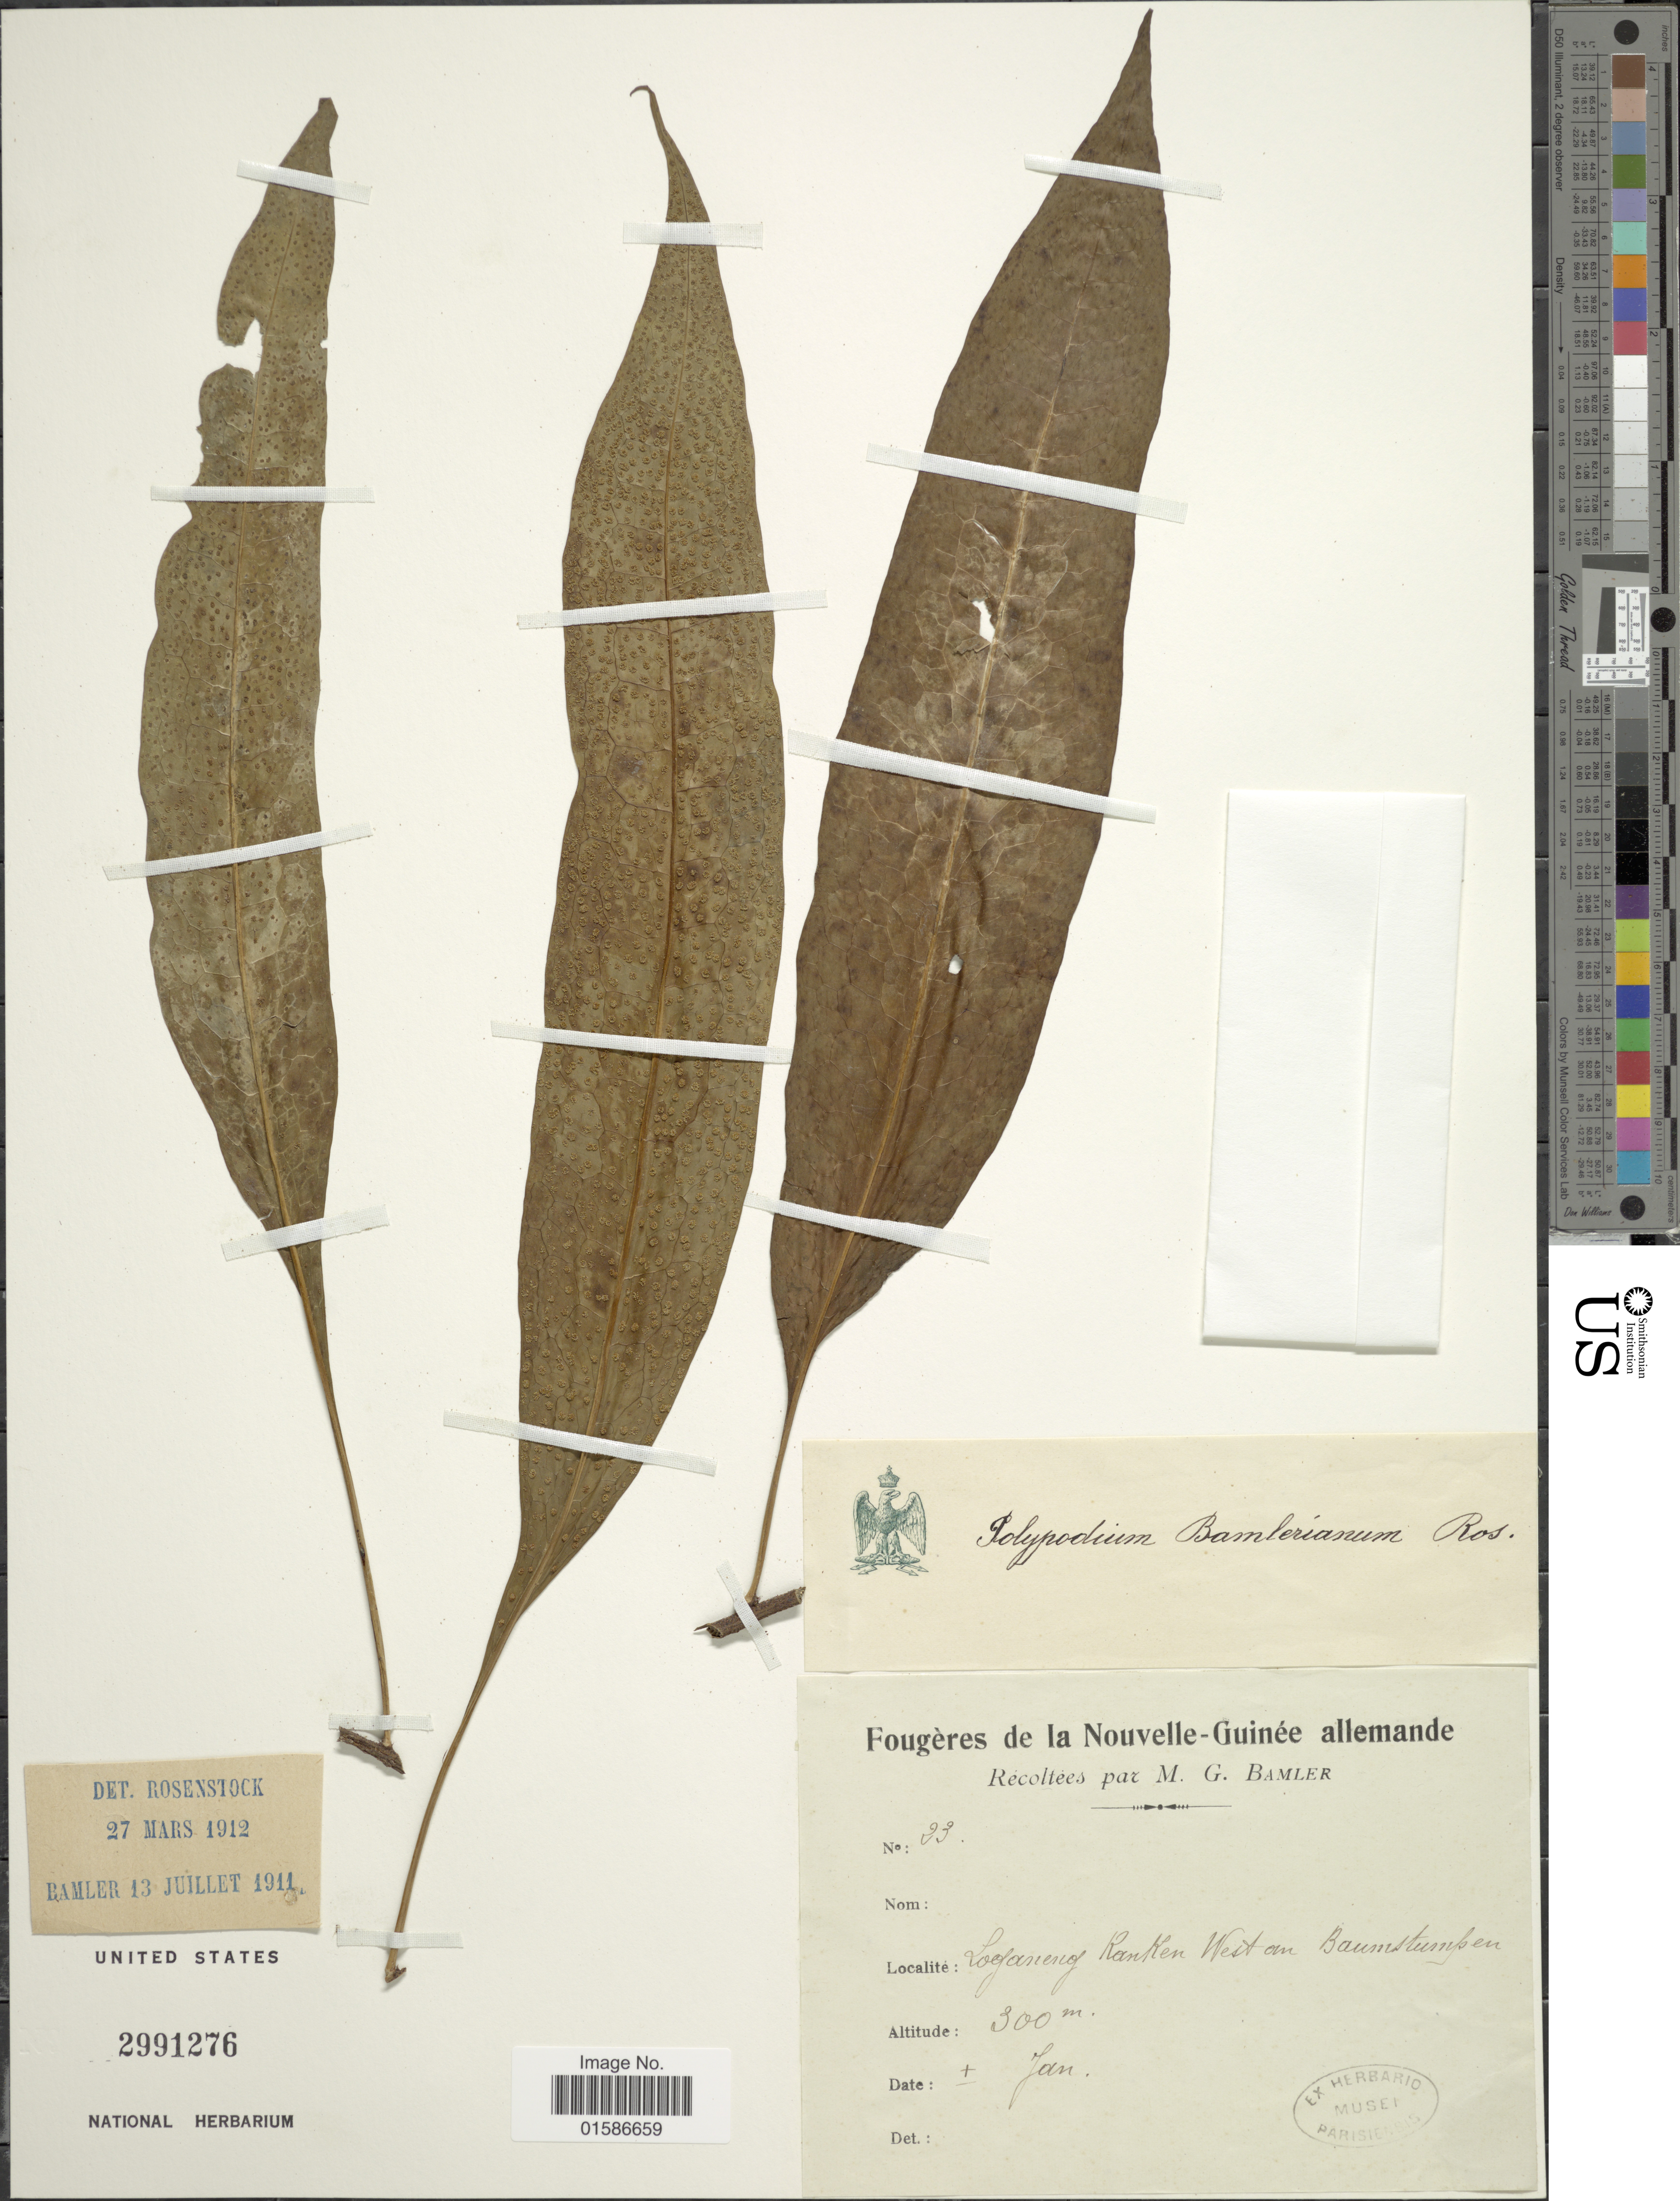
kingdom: Plantae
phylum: Tracheophyta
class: Polypodiopsida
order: Polypodiales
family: Polypodiaceae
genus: Microsorum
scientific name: Microsorum rampans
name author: (Baker) Parris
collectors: G. Bamler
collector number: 23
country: Papua New Guinea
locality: Loganehg Ranken West an Baumstumpen [interpreted]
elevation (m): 300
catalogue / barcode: US 2991276